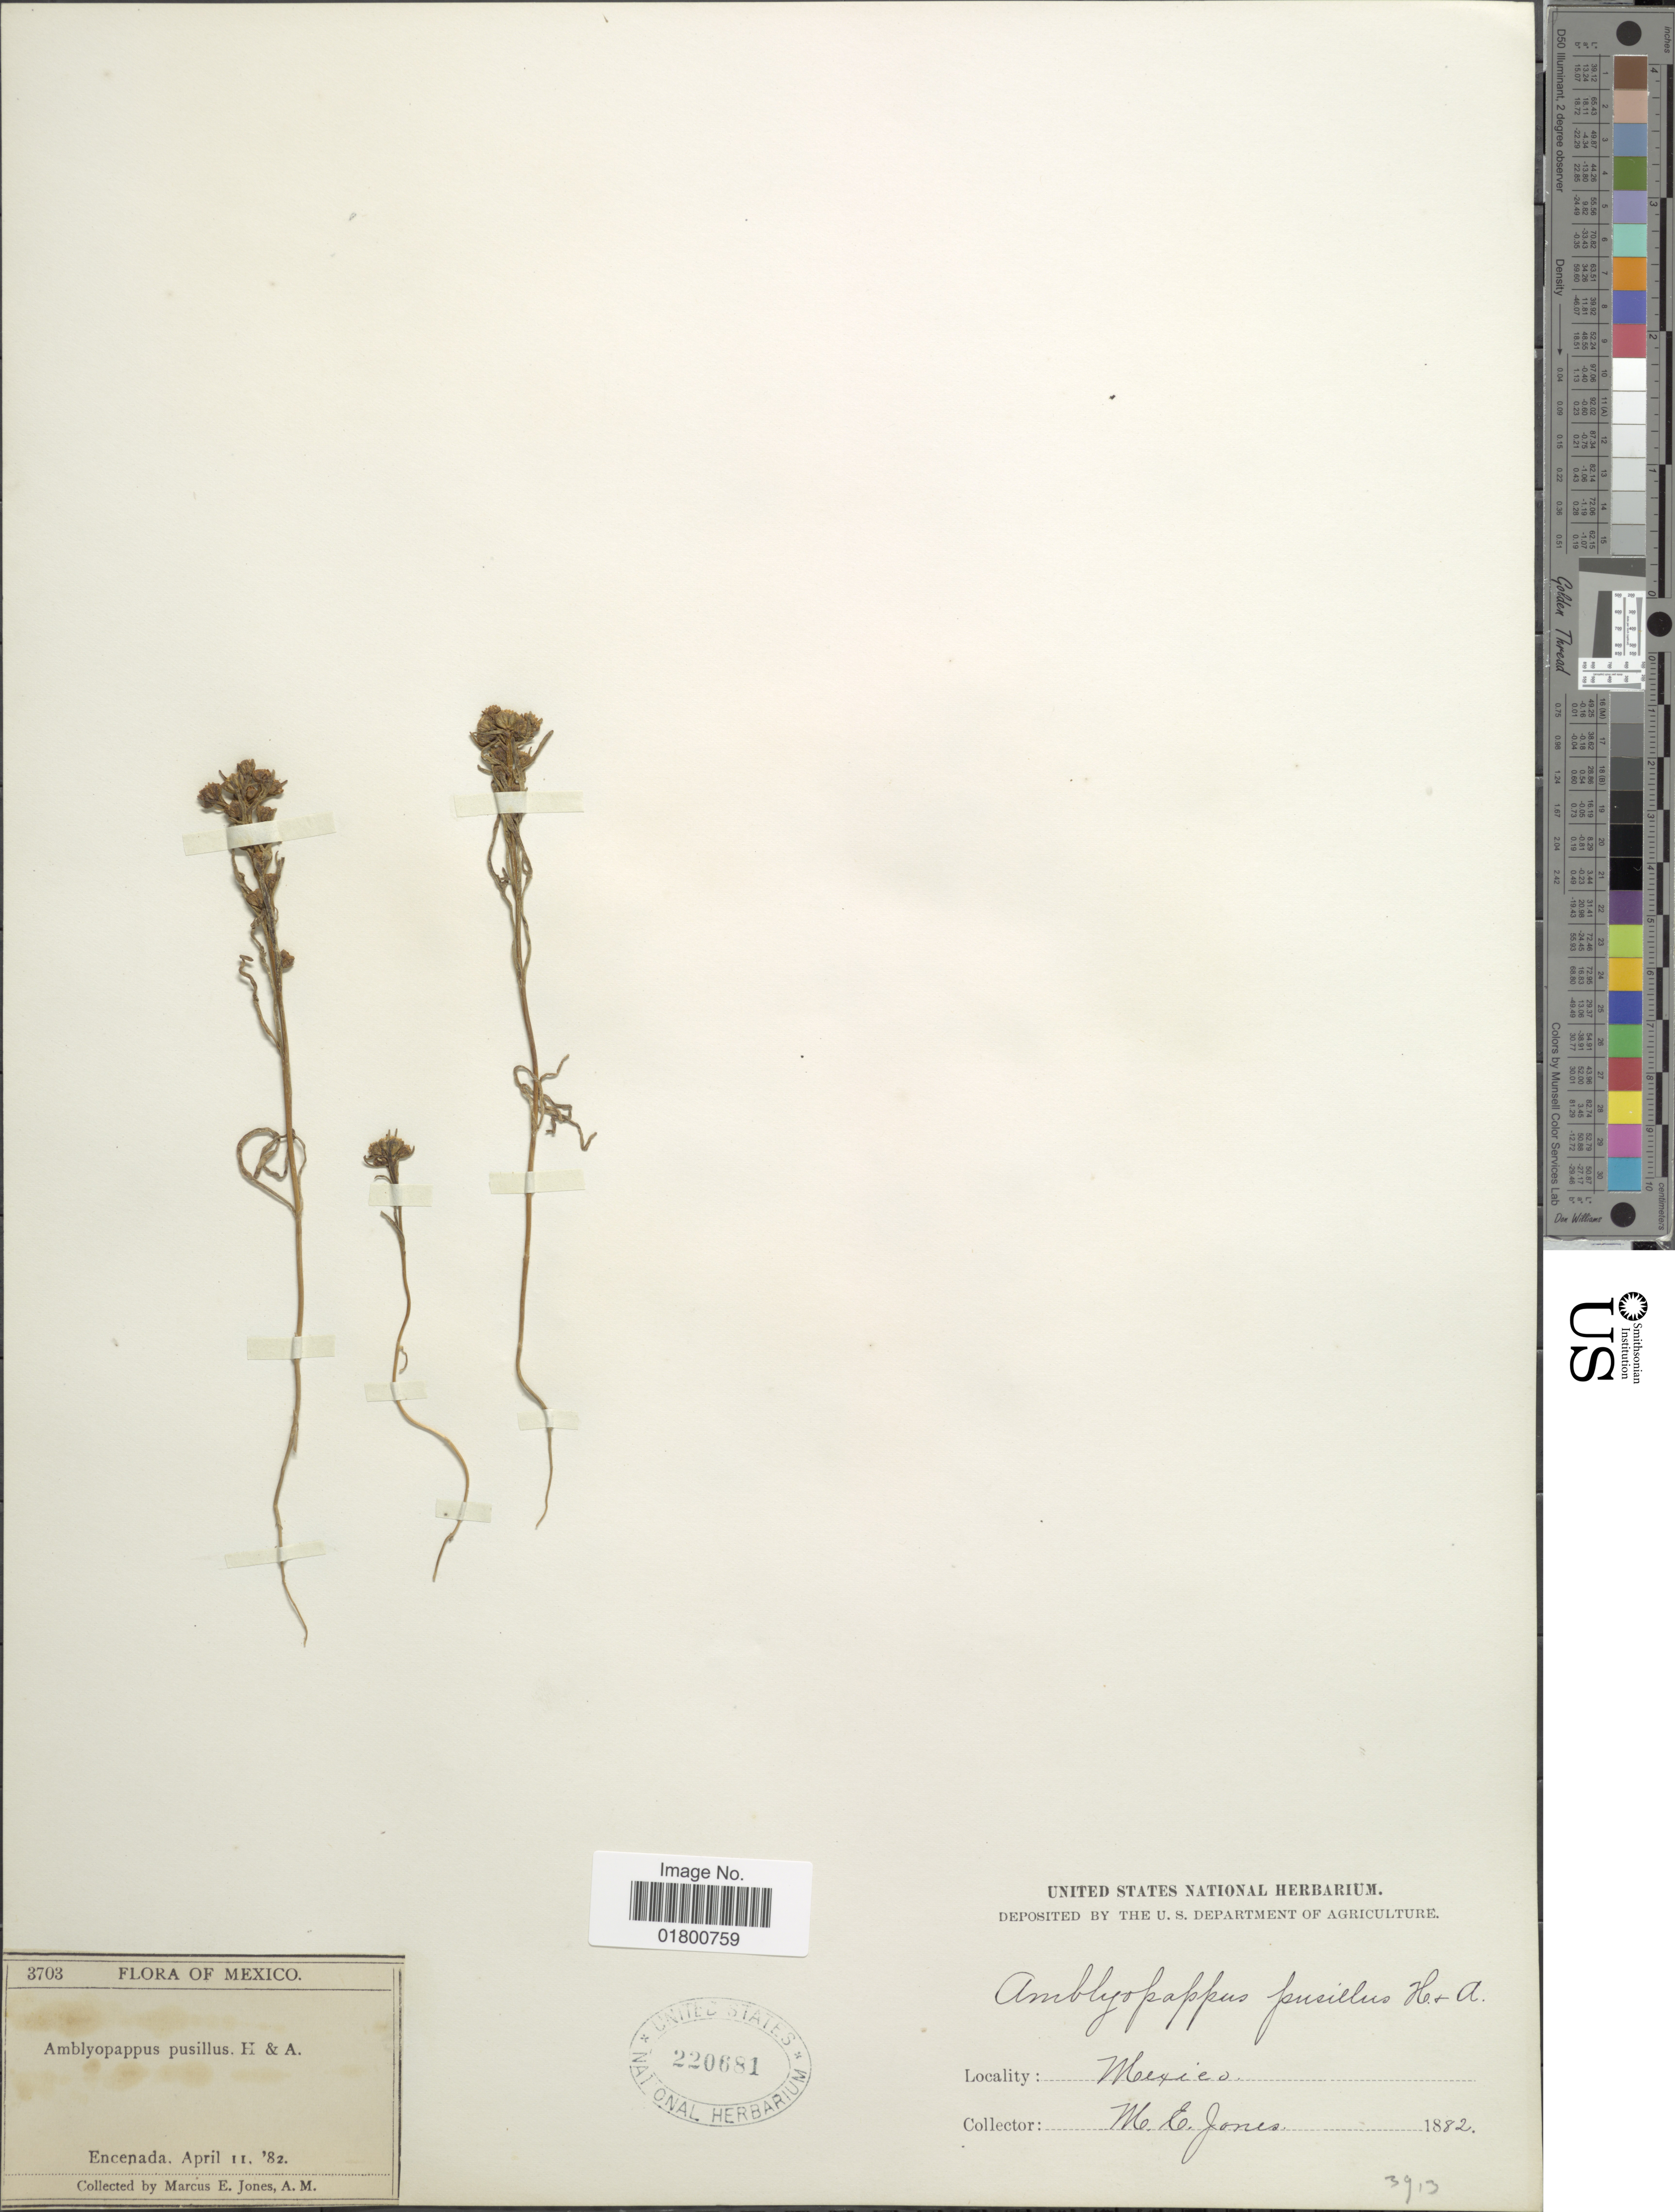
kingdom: Plantae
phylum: Tracheophyta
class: Magnoliopsida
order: Asterales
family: Asteraceae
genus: Amblyopappus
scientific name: Amblyopappus pusillus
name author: Hook. & Arn.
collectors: M. E. Jones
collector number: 3703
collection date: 1882-04-11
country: Mexico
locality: Encenada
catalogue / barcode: US 220681